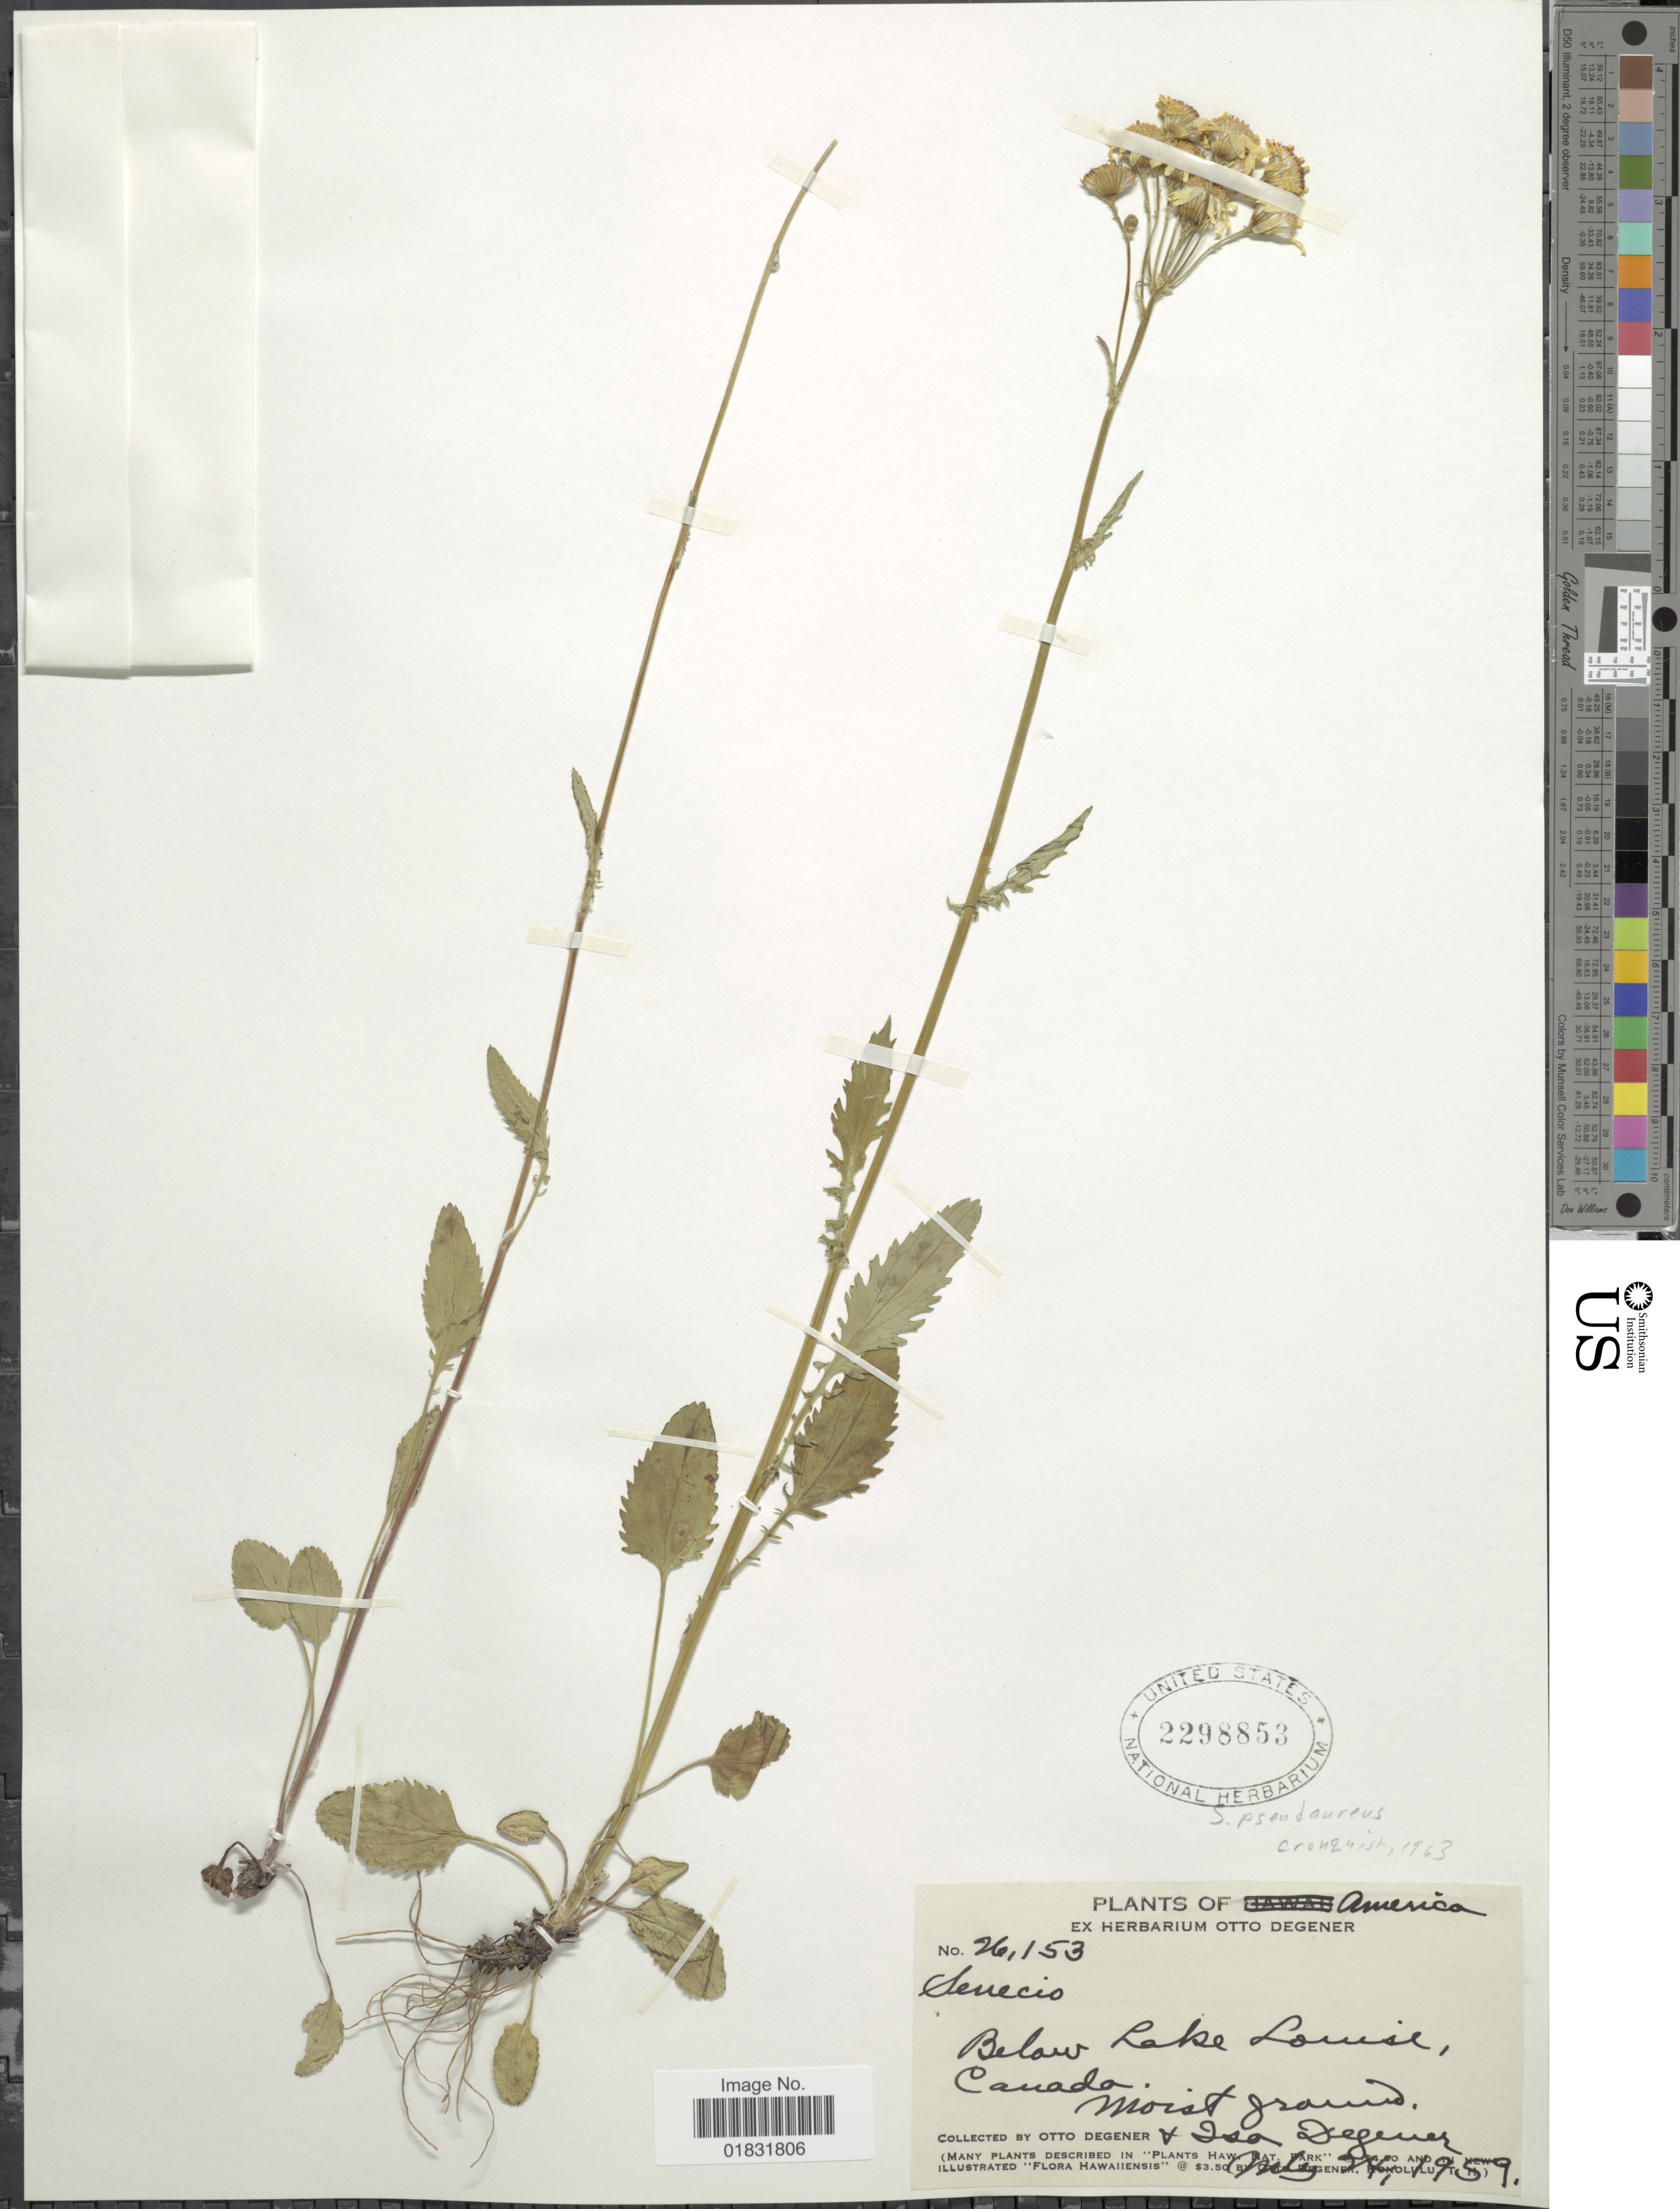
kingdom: Plantae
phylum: Tracheophyta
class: Magnoliopsida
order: Asterales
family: Asteraceae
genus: Packera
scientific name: Packera pseudaurea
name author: (Rydb.) W.A. Weber & Á. Löve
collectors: O. Degener & I. Degener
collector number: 26153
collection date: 1959-07-24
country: Canada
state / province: Alberta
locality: Below Lake Louise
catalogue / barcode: US 2298853